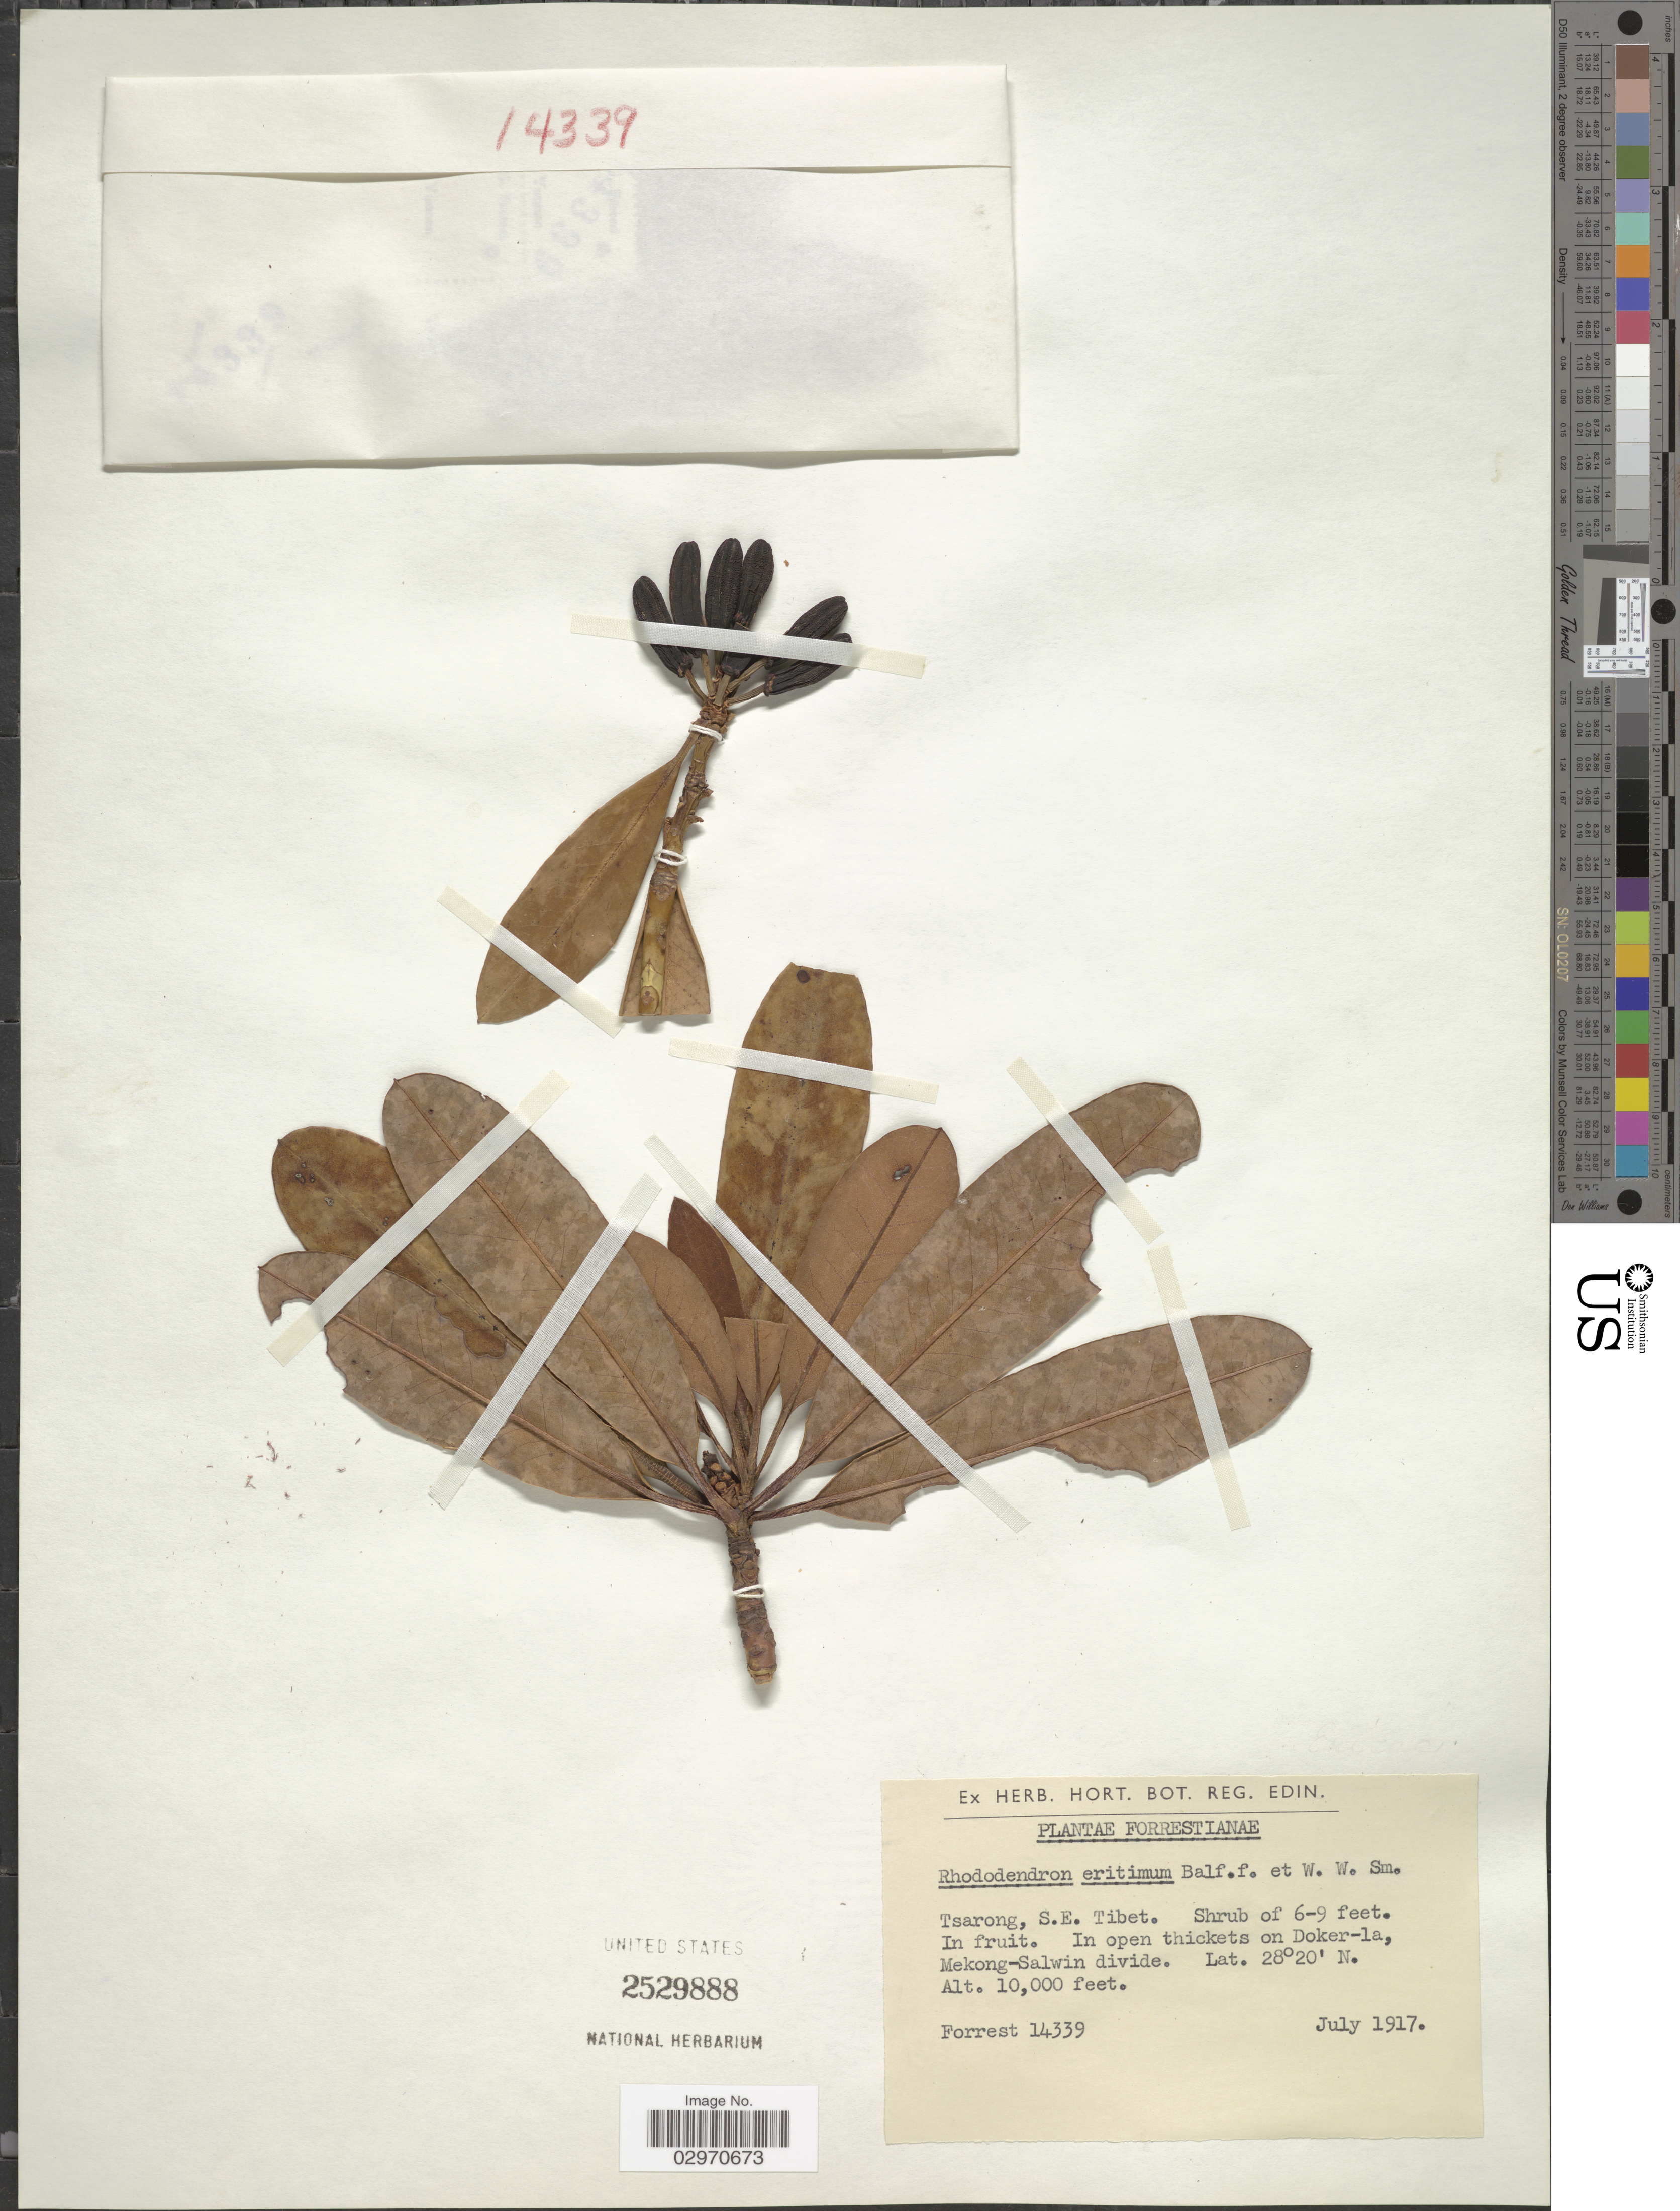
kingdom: Plantae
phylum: Tracheophyta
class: Magnoliopsida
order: Ericales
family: Ericaceae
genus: Rhododendron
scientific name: Rhododendron eritimum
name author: Balf. f. & W.W. Sm.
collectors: -. Forrest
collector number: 14339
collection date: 1917-07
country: China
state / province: Xizang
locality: Tsarong, S.E. Tibet. In open thickets on Doker-la, Mekong-Salwin divide.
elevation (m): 3048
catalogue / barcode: US 2529888